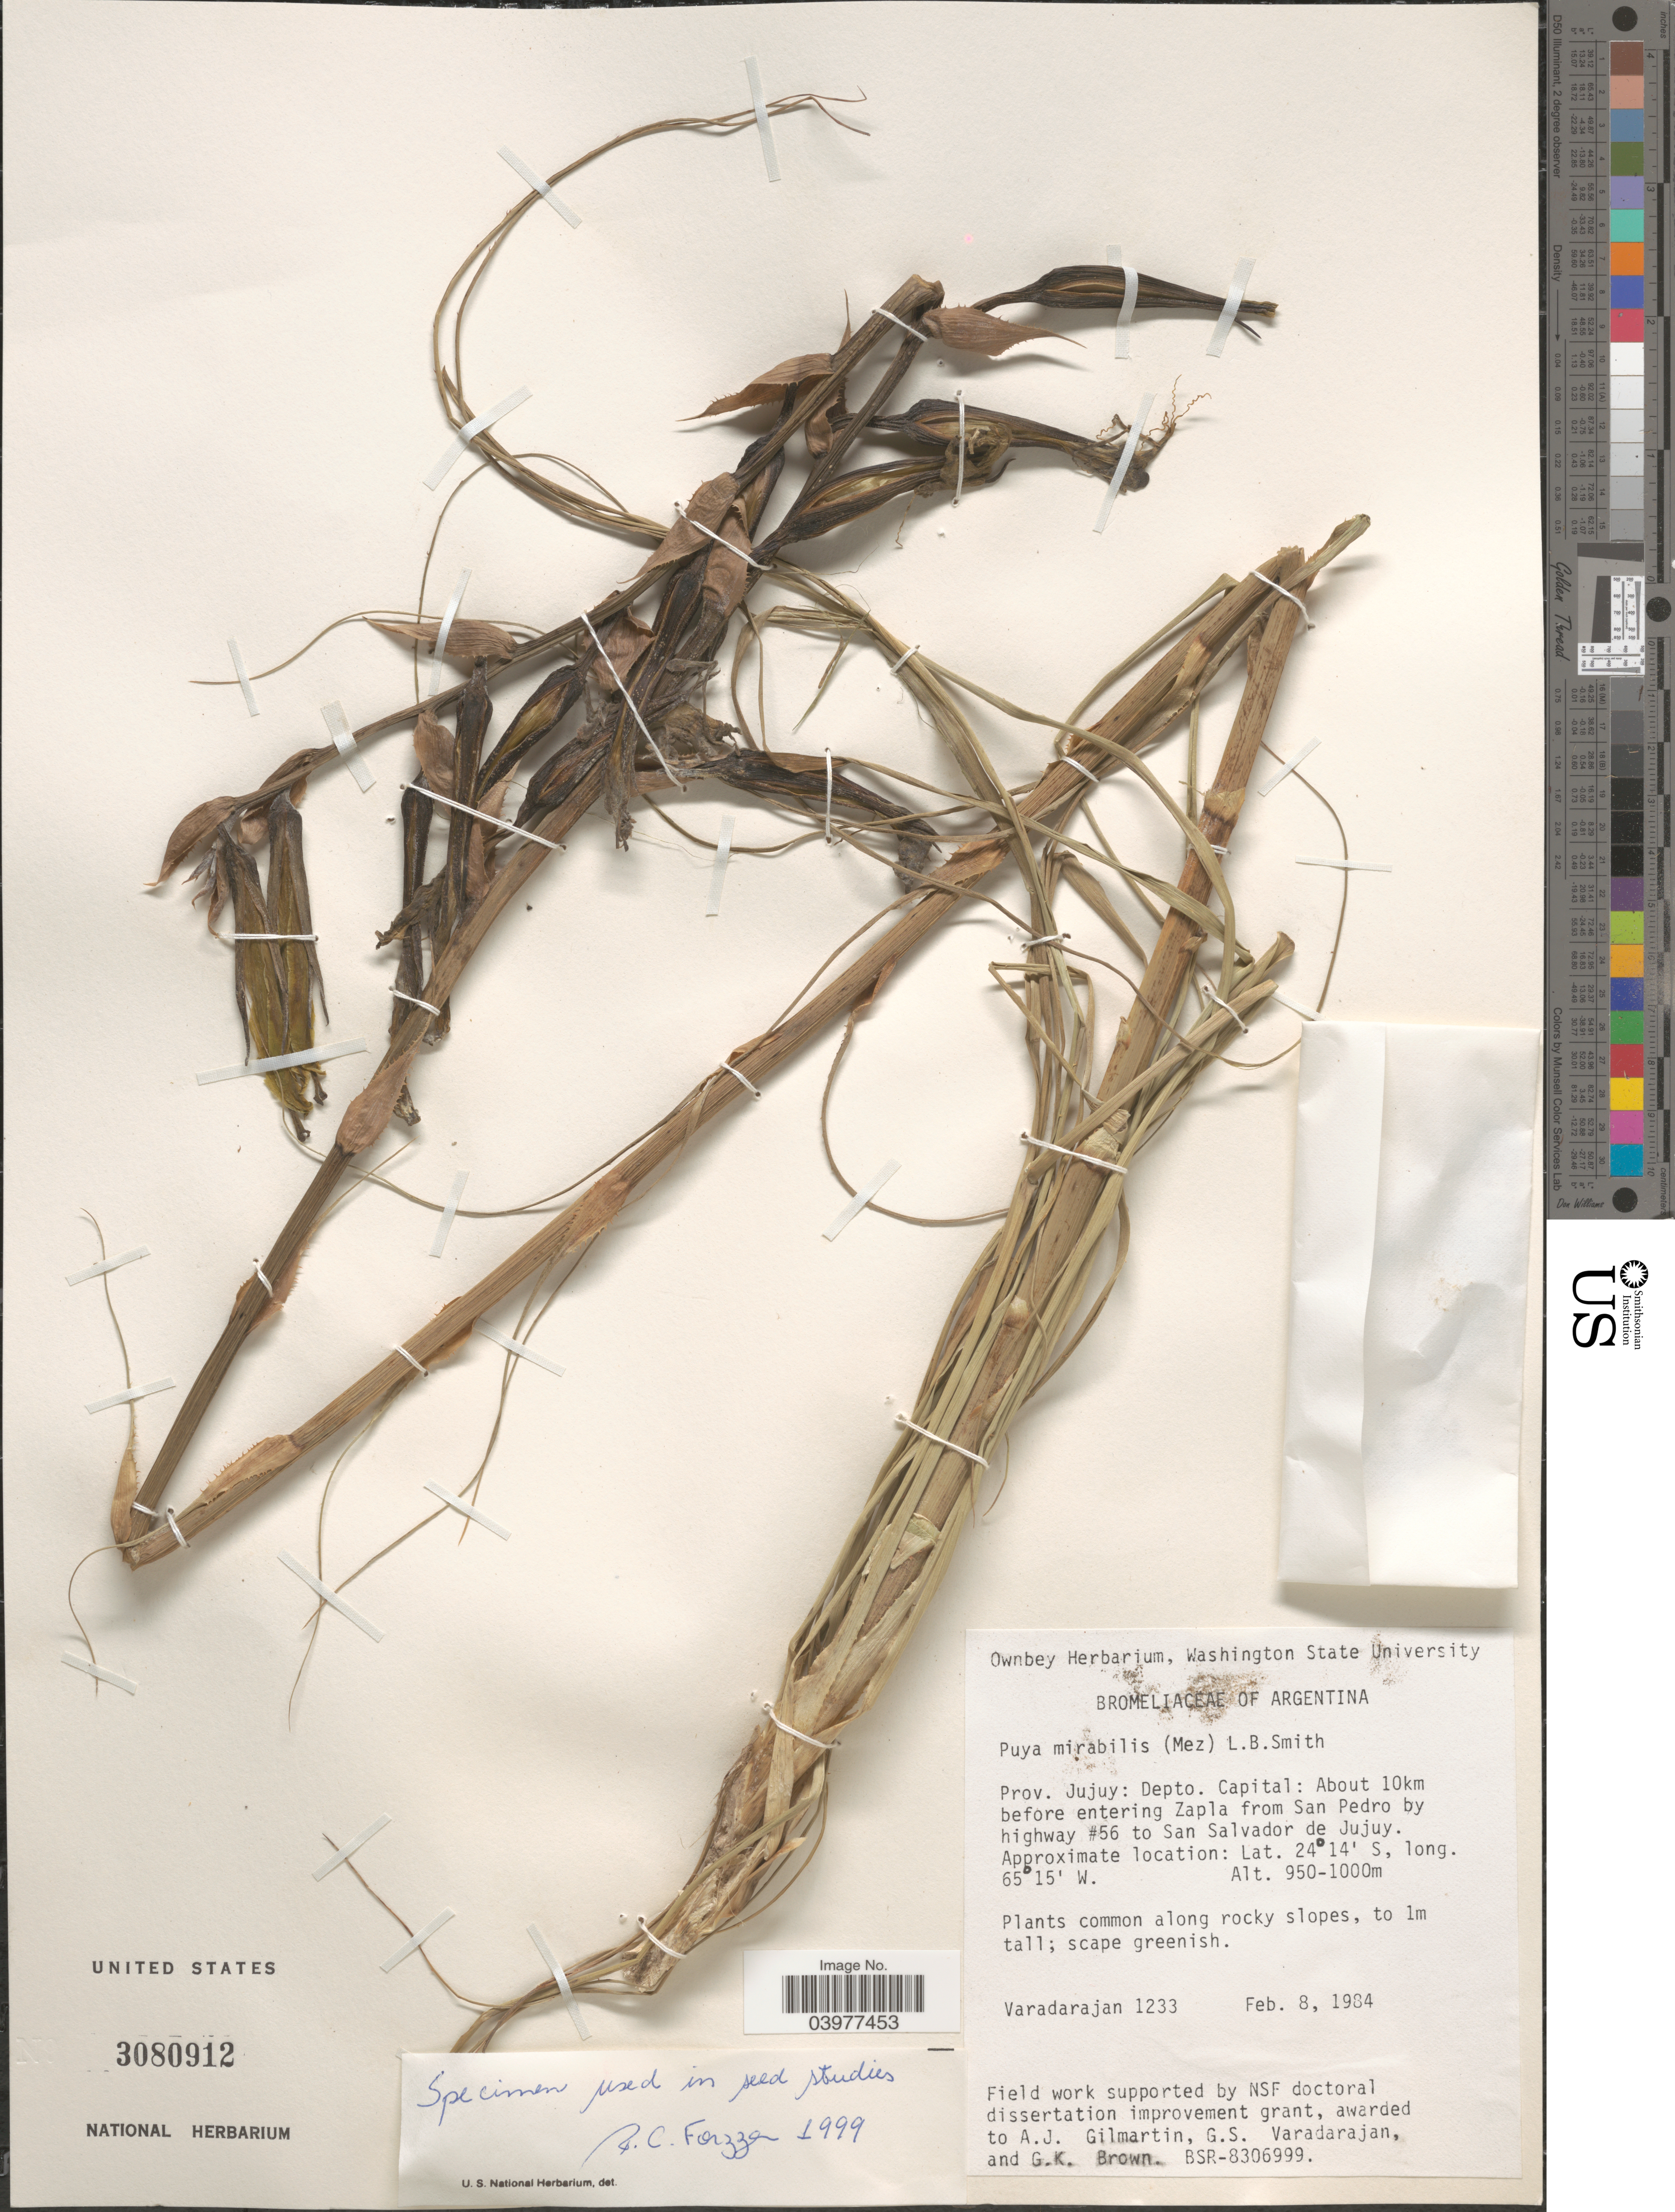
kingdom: Plantae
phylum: Tracheophyta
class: Liliopsida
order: Poales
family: Bromeliaceae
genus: Puya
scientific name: Puya mirabilis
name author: (Mez) L.B. Sm.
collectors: G. S. Varadarajan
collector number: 1233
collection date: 1984-02-08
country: Argentina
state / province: Jujuy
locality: Depto. Capital: About 10km before entering Zapla from San Pedro by highway #56 to San Salvador de Jujuy.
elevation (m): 950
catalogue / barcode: US 3080912